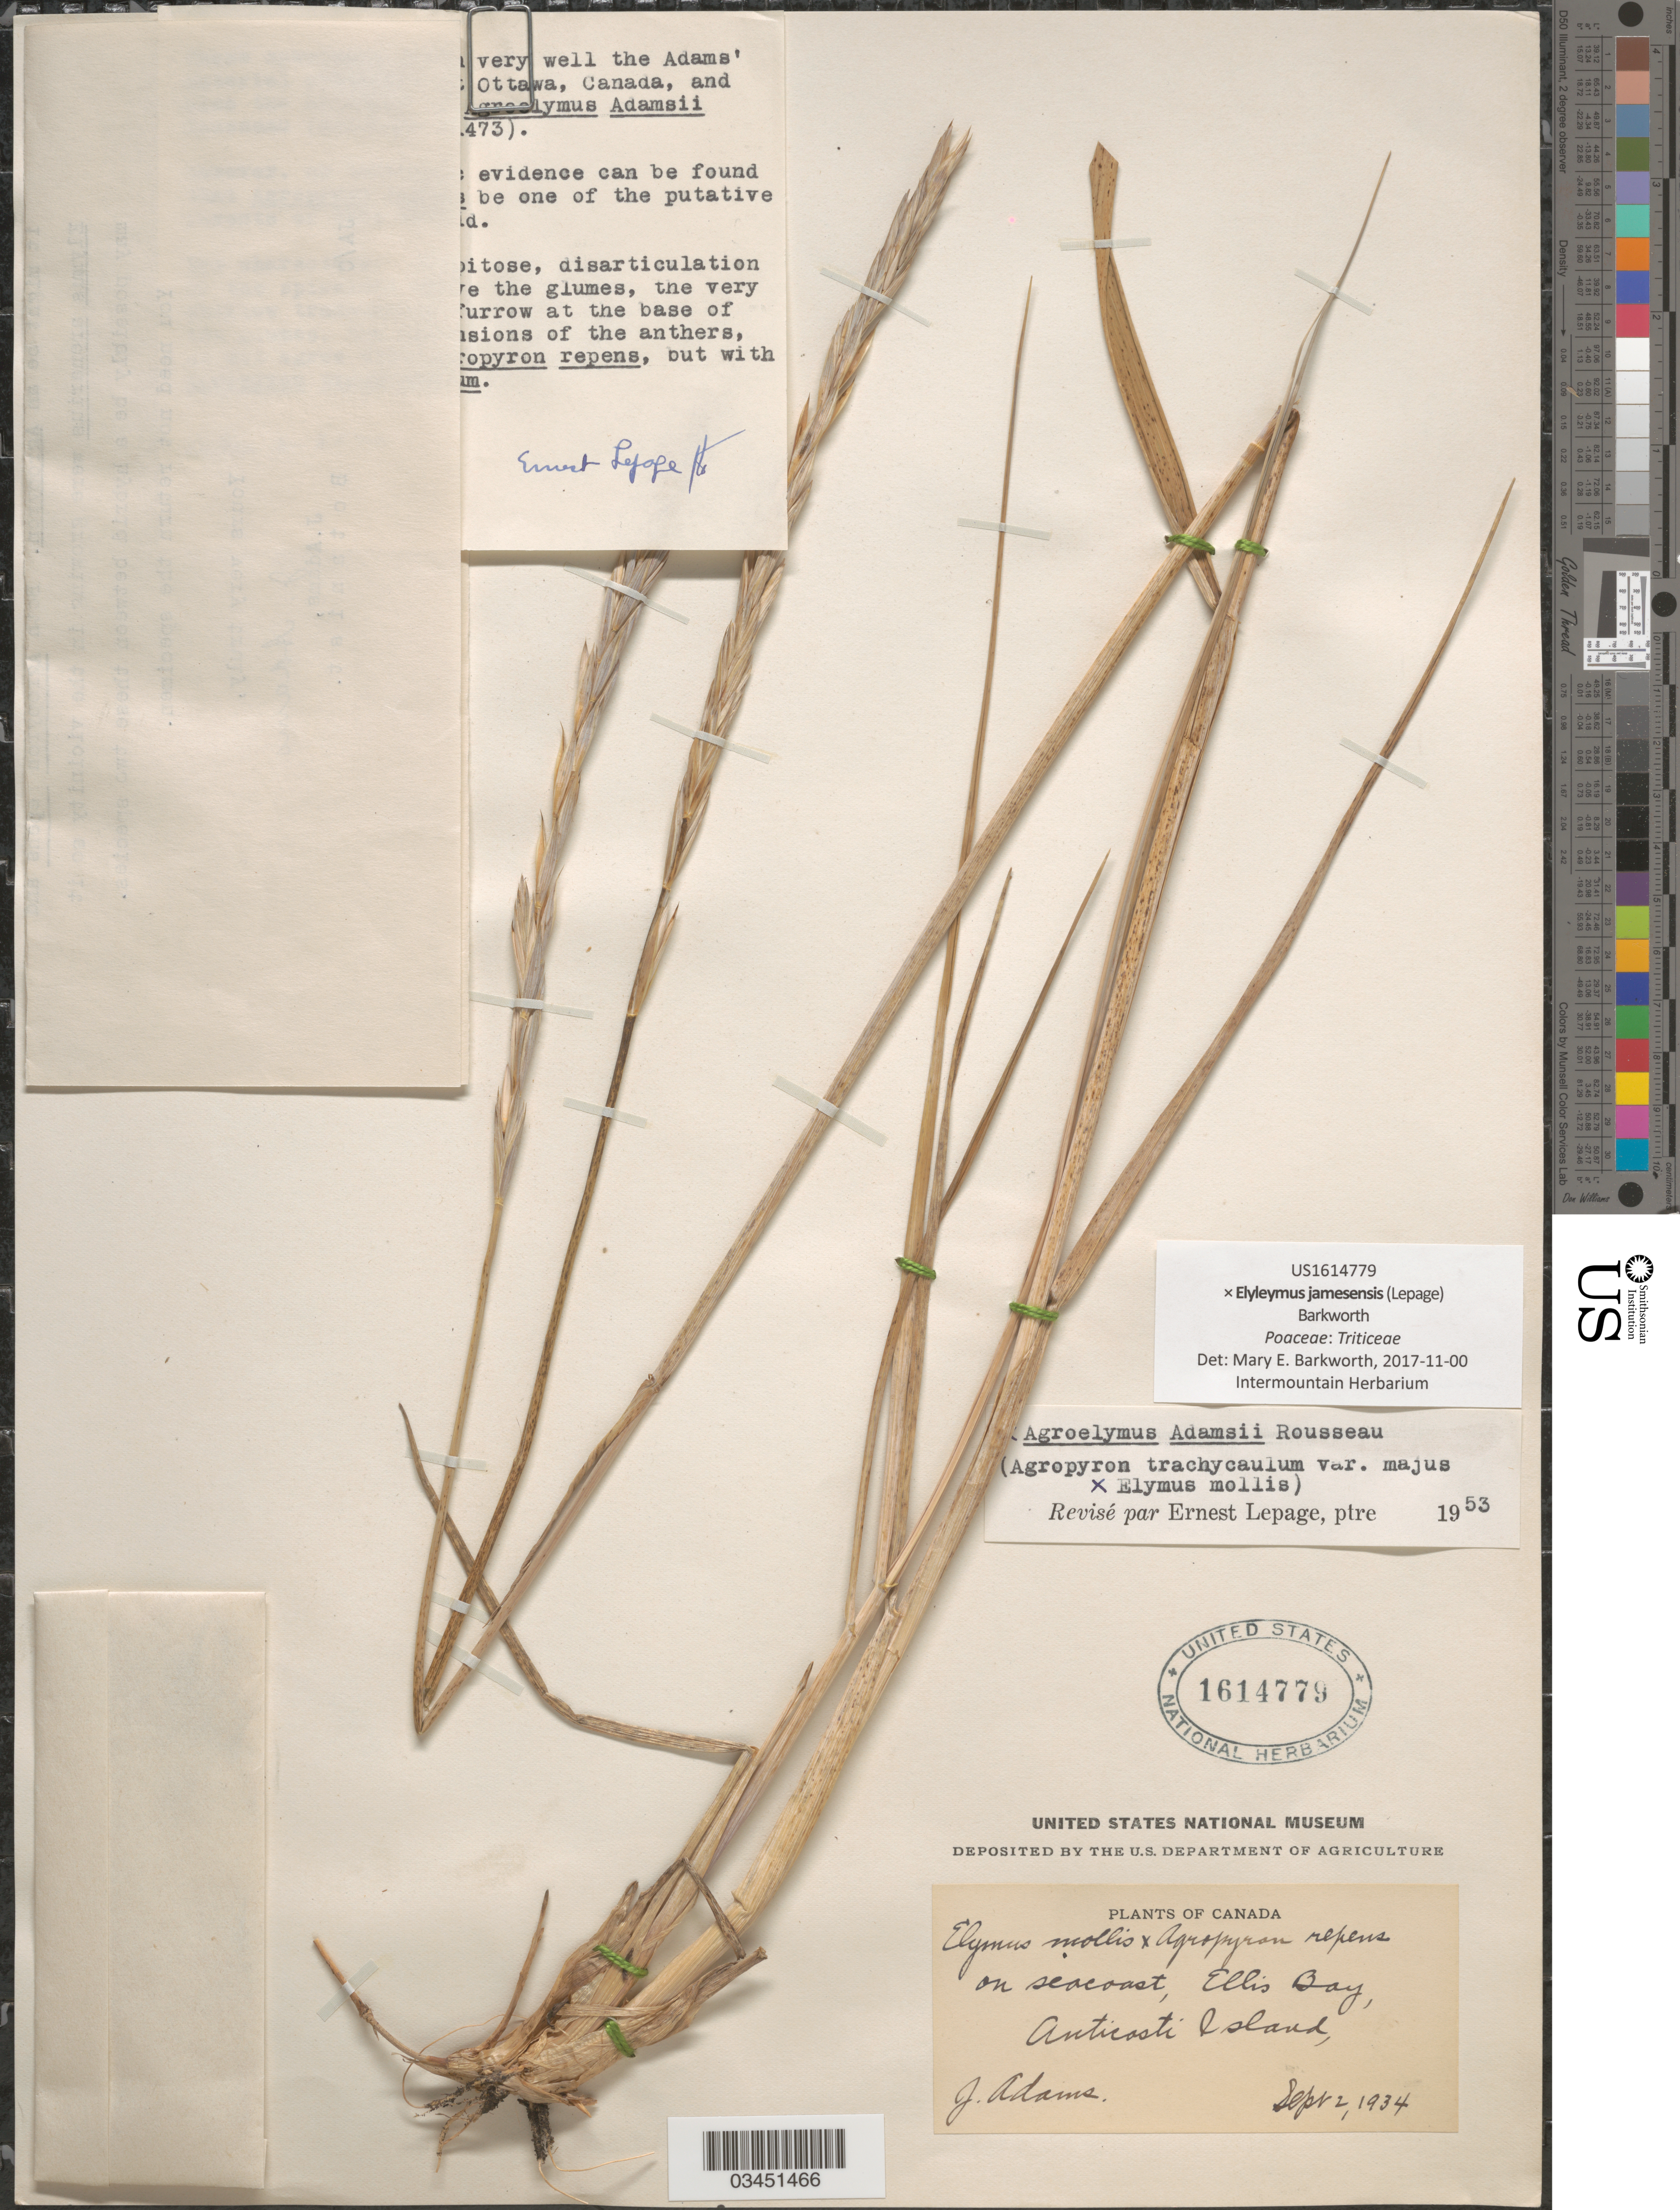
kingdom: Plantae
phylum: Tracheophyta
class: Liliopsida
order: Poales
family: Poaceae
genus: Elyleymus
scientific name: x Elyleymus jamesensis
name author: (Lepage) Barkworth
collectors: J. Adams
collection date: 1934-09-02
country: Canada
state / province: Quebec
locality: On seacoast, Ellis Bay, Anticosti Island.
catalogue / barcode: US 1614779